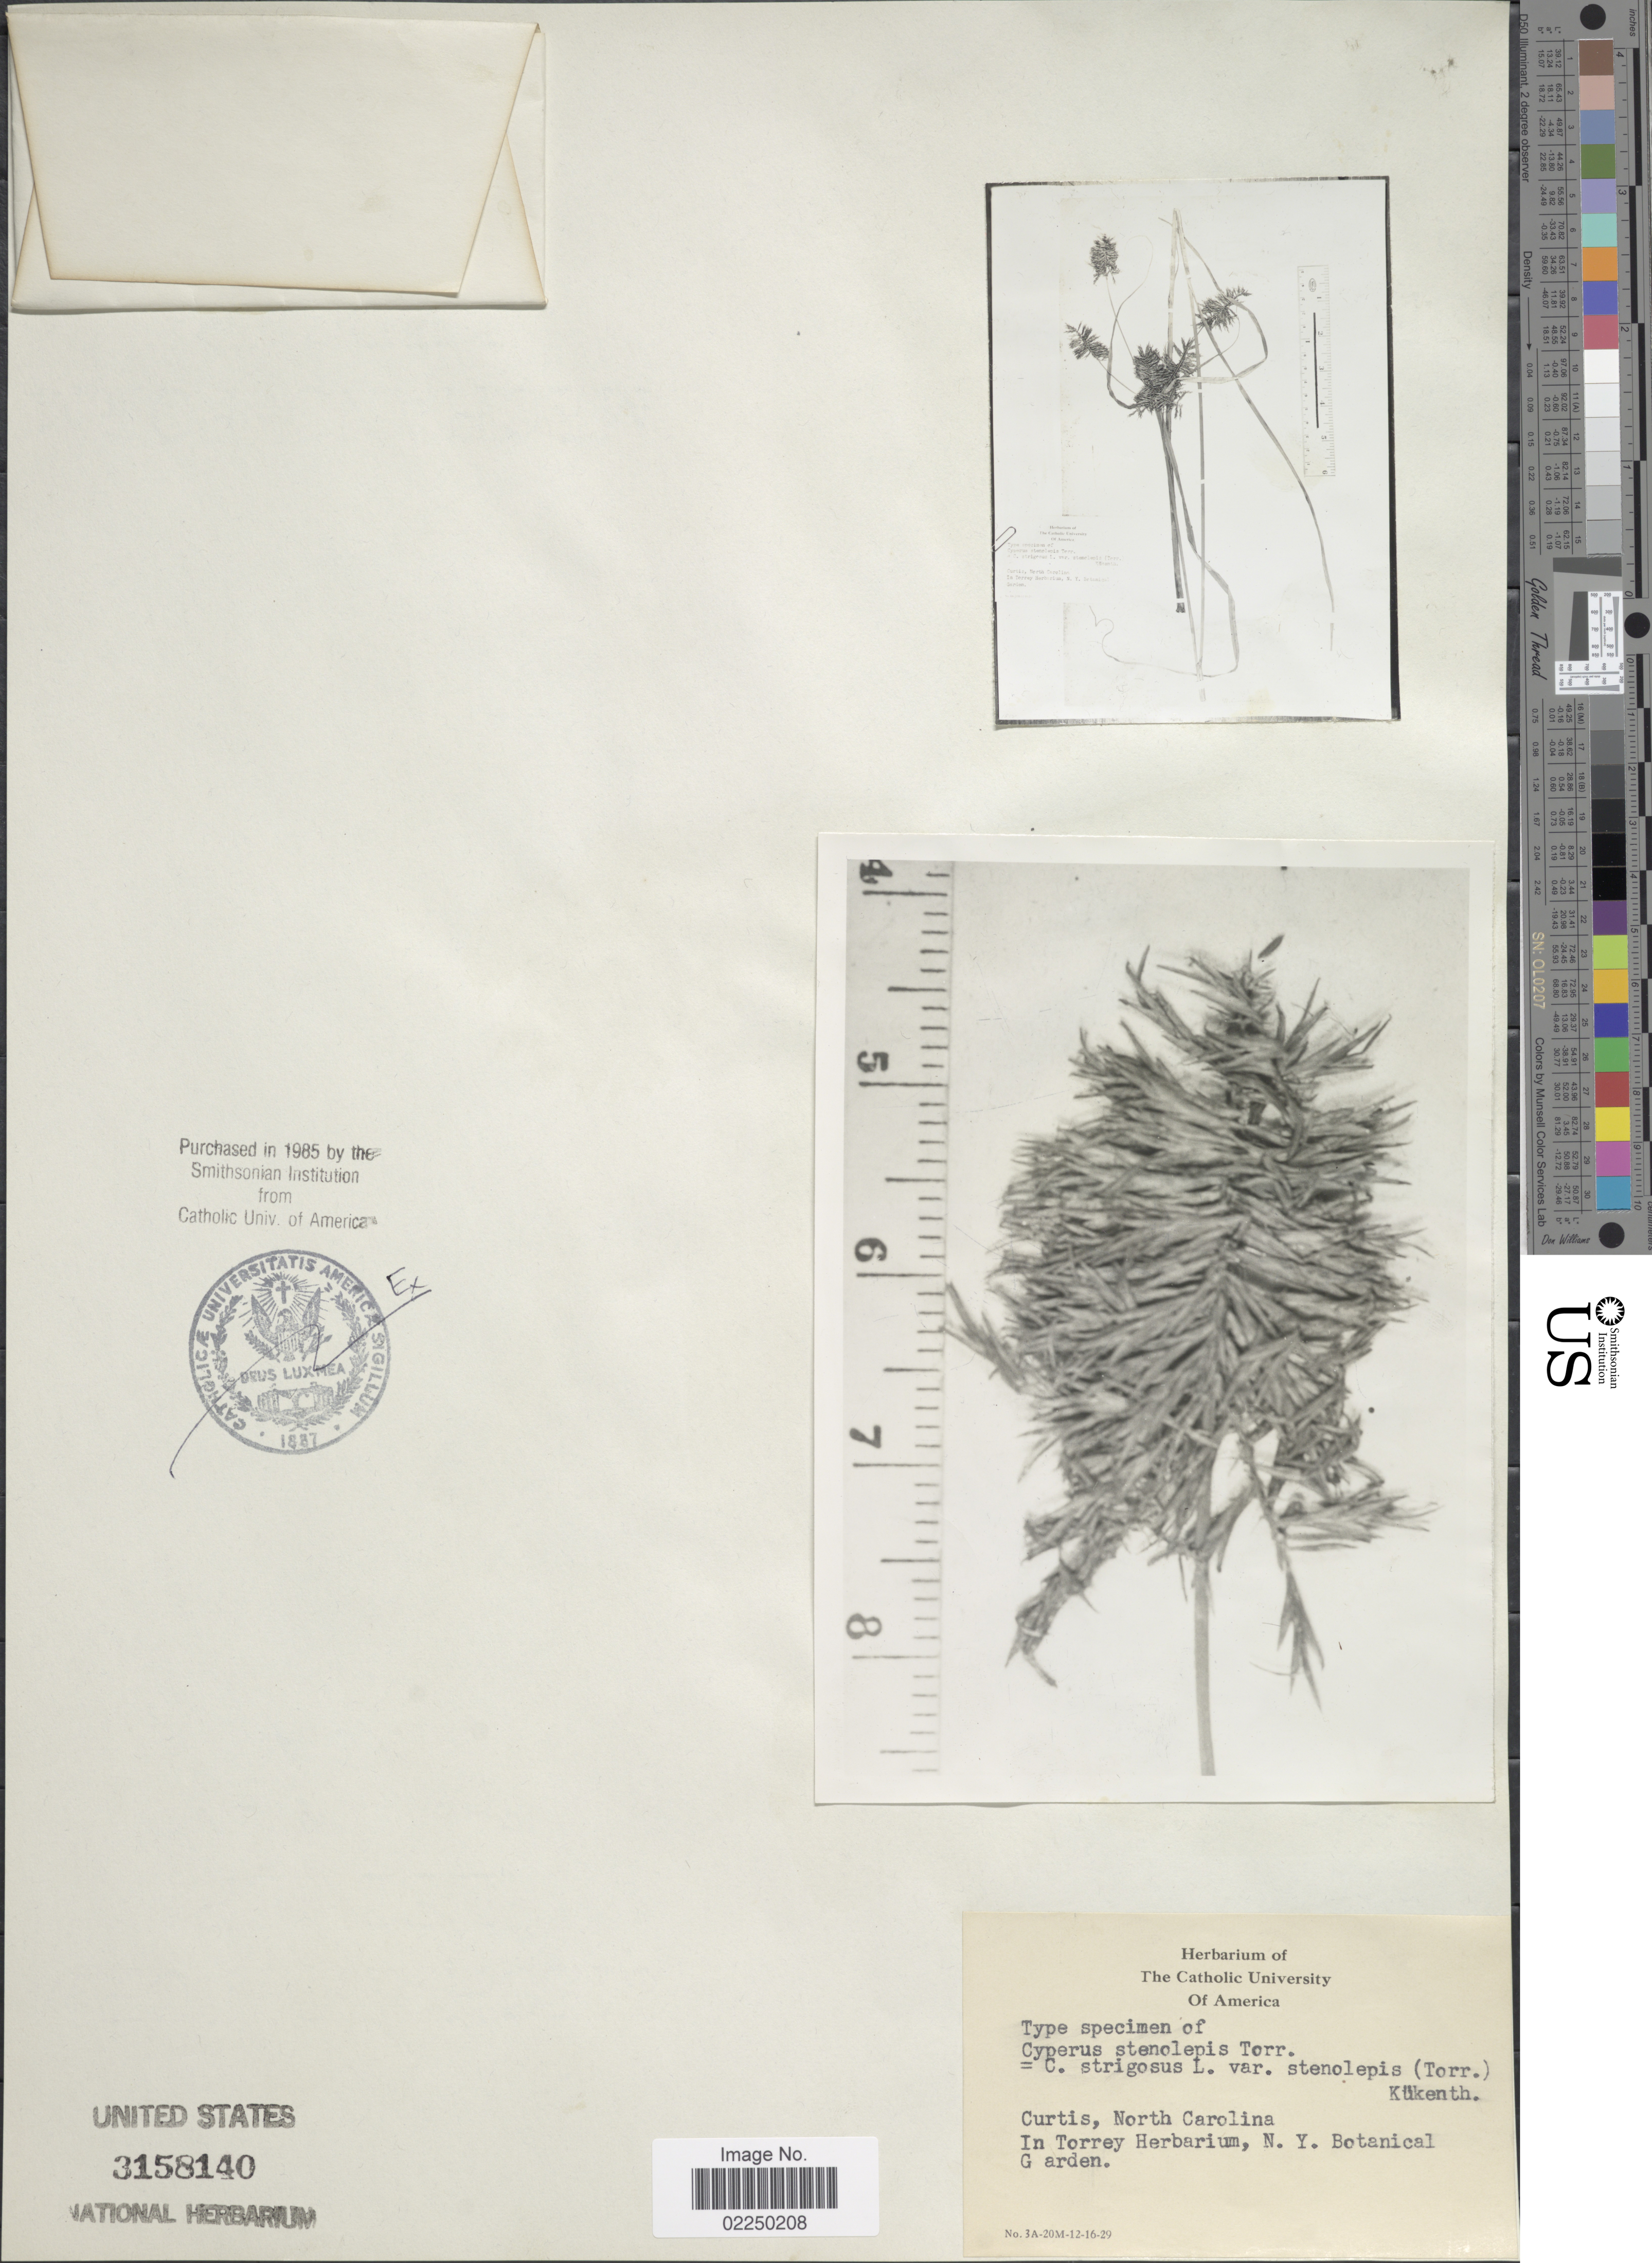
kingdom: Plantae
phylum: Tracheophyta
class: Liliopsida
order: Poales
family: Cyperaceae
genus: Cyperus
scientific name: Cyperus stenolepis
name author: Torr.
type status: Type Collection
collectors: M. A. Curtis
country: United States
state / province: North Carolina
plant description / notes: Photographs and fragmentary material of type specimen ex herb. Torrey (NY Bot. Gard.). Specimen purchased in 1985 by the Smithsonian Institution from Catholic Univ. of America.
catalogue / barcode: US 3158140